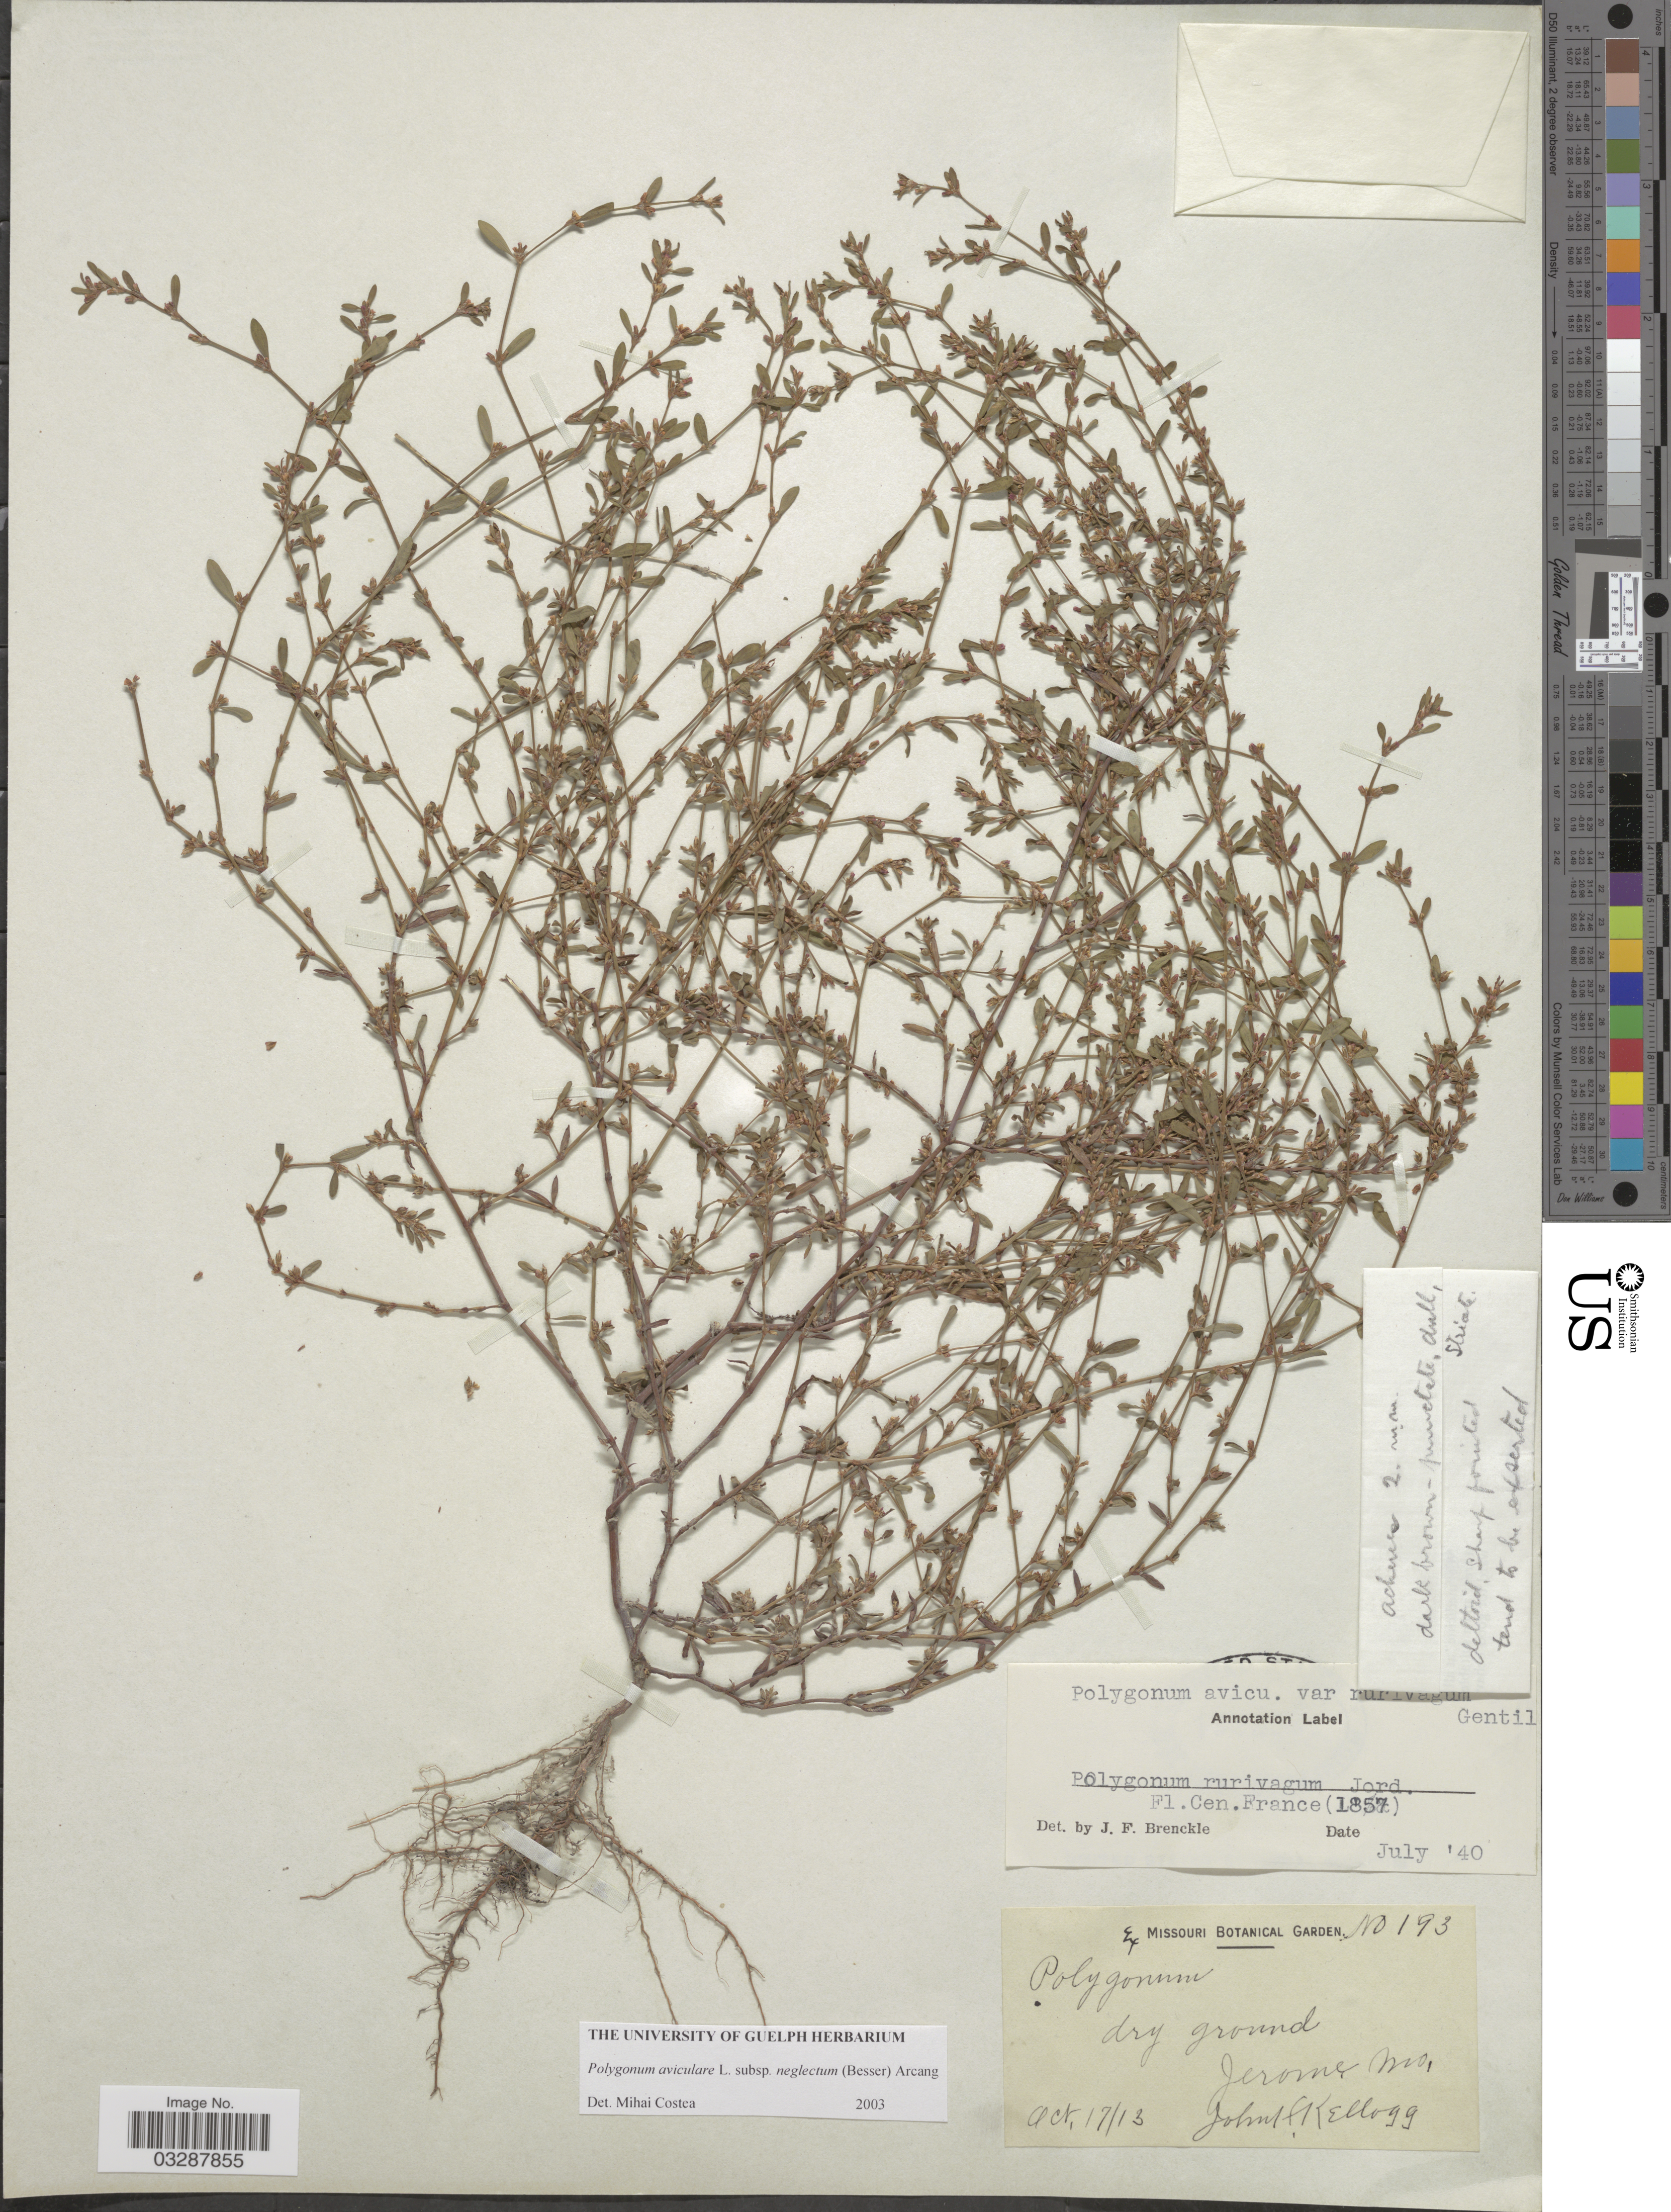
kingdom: Plantae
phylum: Tracheophyta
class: Magnoliopsida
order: Caryophyllales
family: Polygonaceae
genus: Polygonum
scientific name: Polygonum aviculare subsp. neglectum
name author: (Besser) Arcang.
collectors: J. H. Kellogg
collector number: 193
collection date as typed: Transcribed d/m/y: 17/10/13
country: United States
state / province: Missouri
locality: Dry ground Jerome.